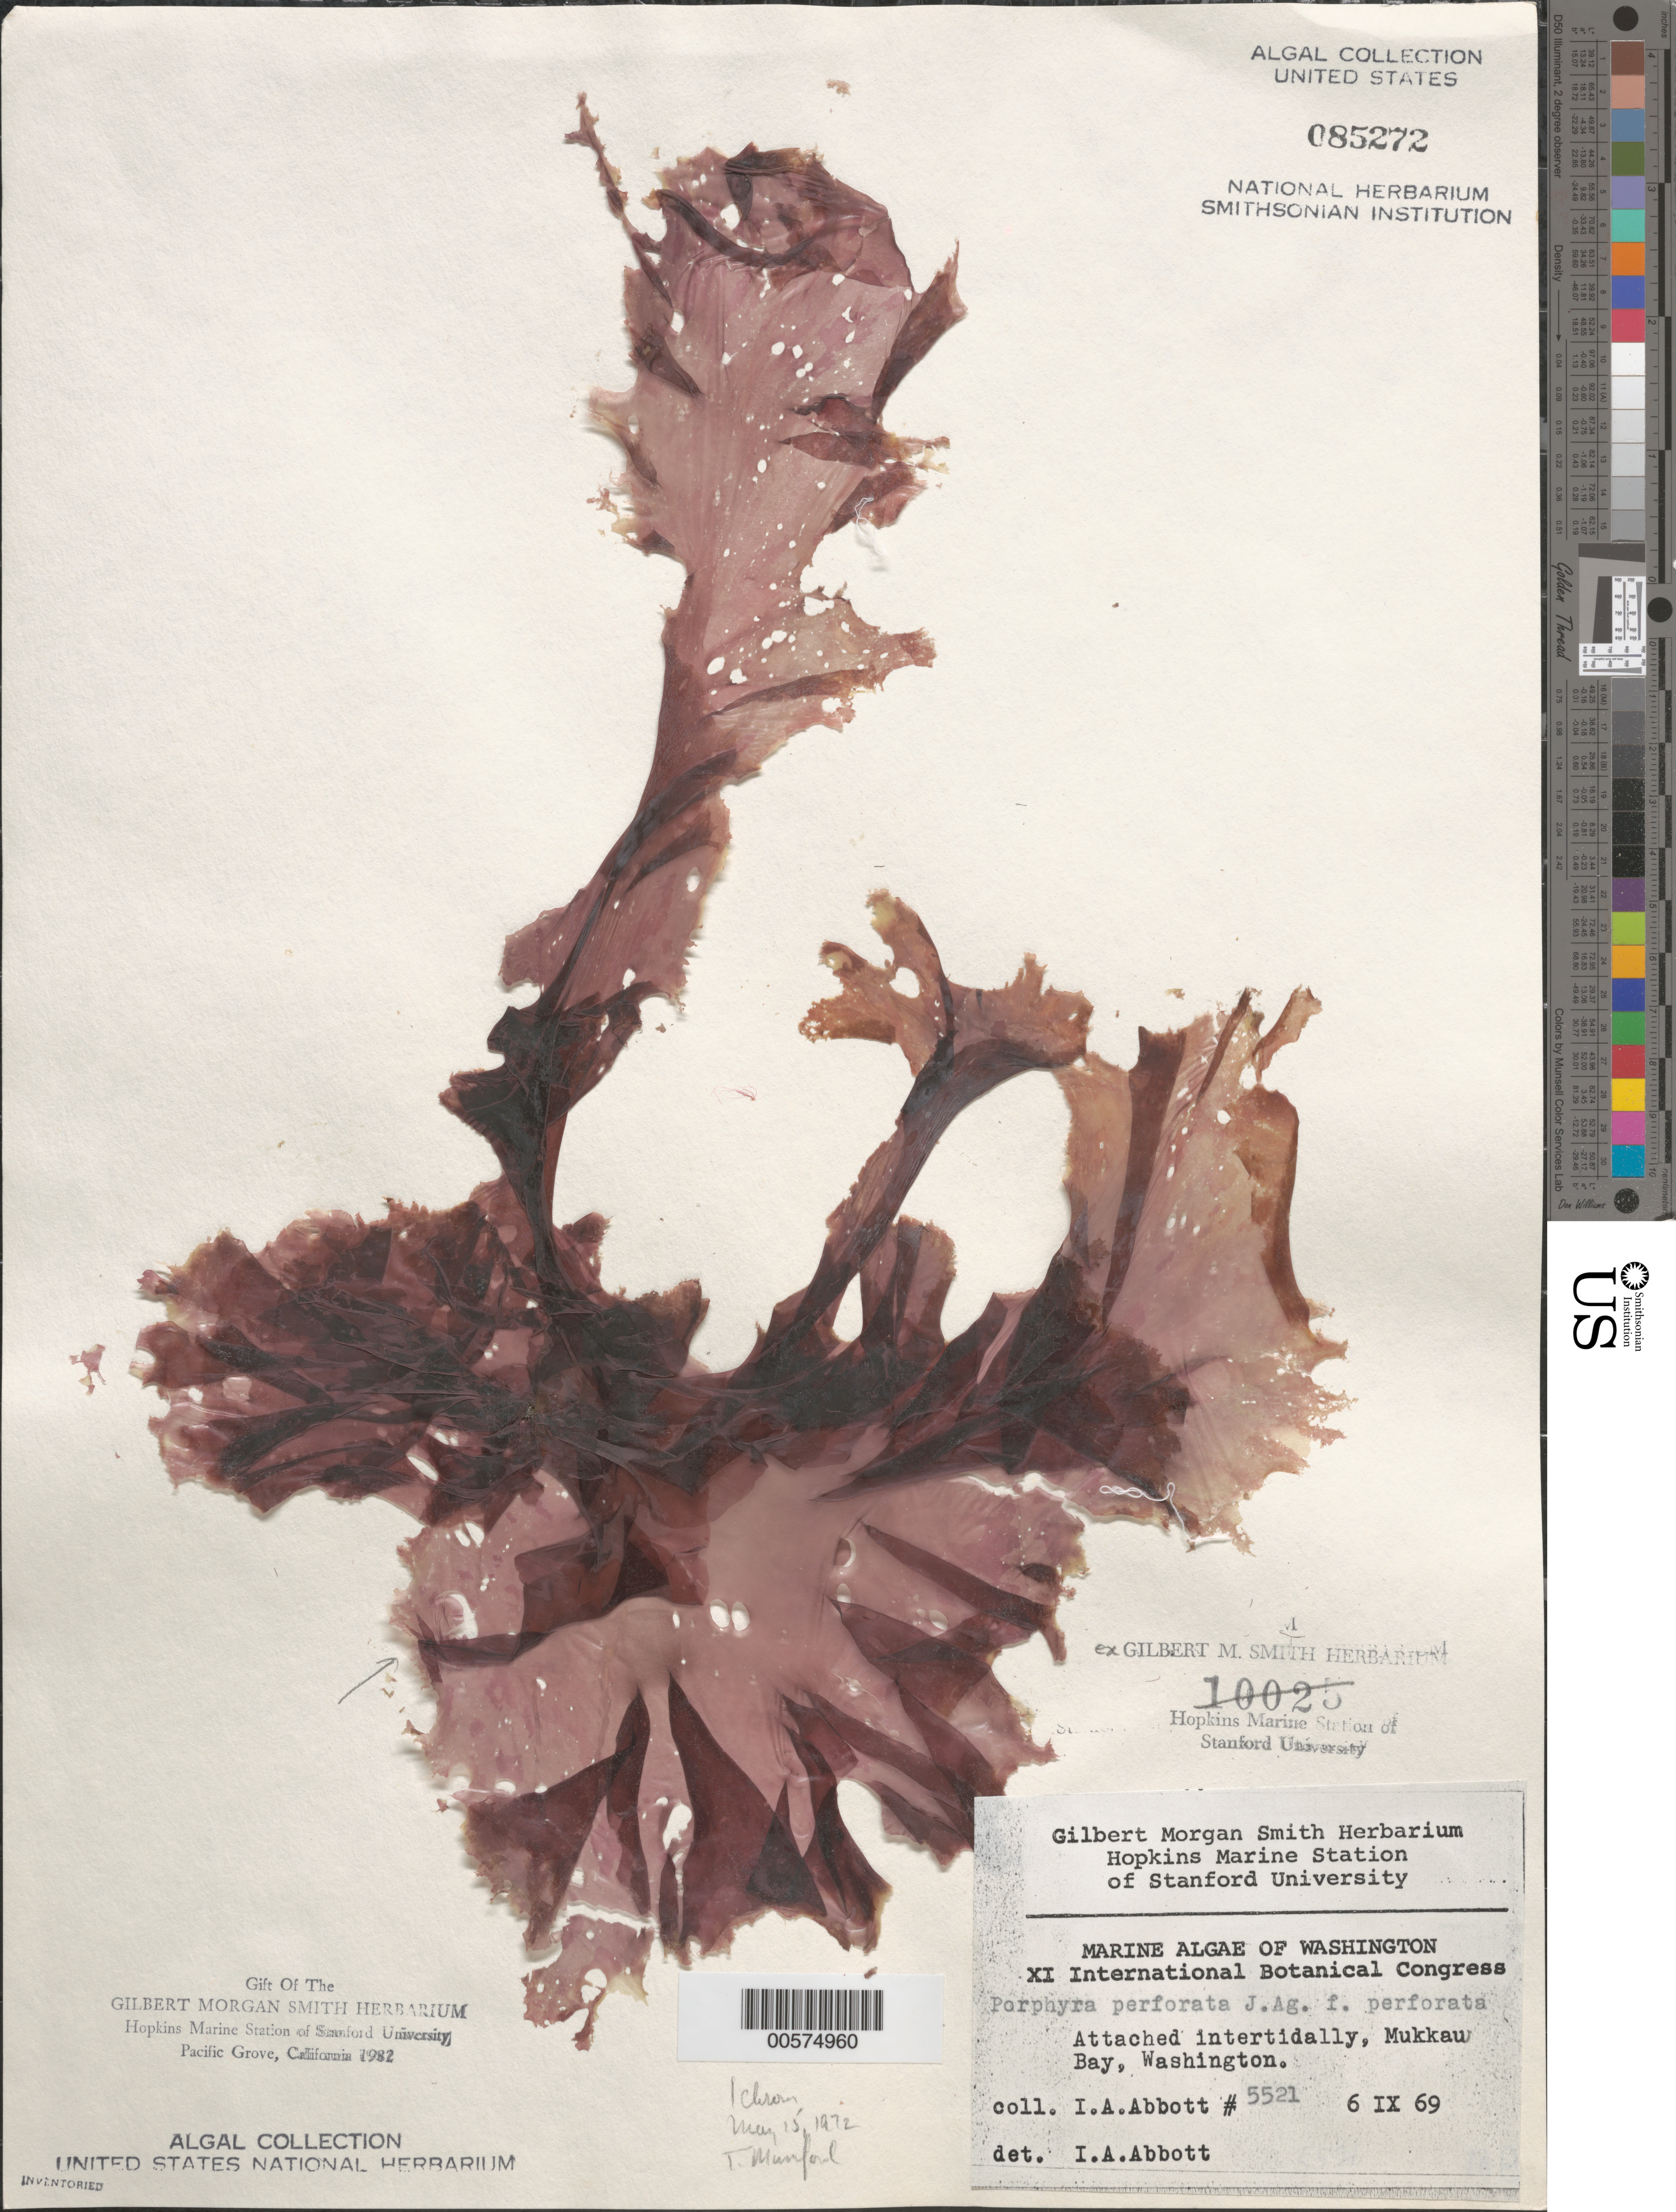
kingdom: Plantae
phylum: Rhodophyta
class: Bangiophyceae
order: Bangiales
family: Bangiaceae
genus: Pyropia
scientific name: Pyropia perforata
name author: (J. Agardh) S.C. Lindstrom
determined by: Algae name updating Project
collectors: I. A. Abbott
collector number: IAA 5521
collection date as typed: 06 Sep 1969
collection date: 1969-09-06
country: United States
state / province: Washington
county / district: Clallam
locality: Mukkaw Bay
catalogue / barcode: US 85272